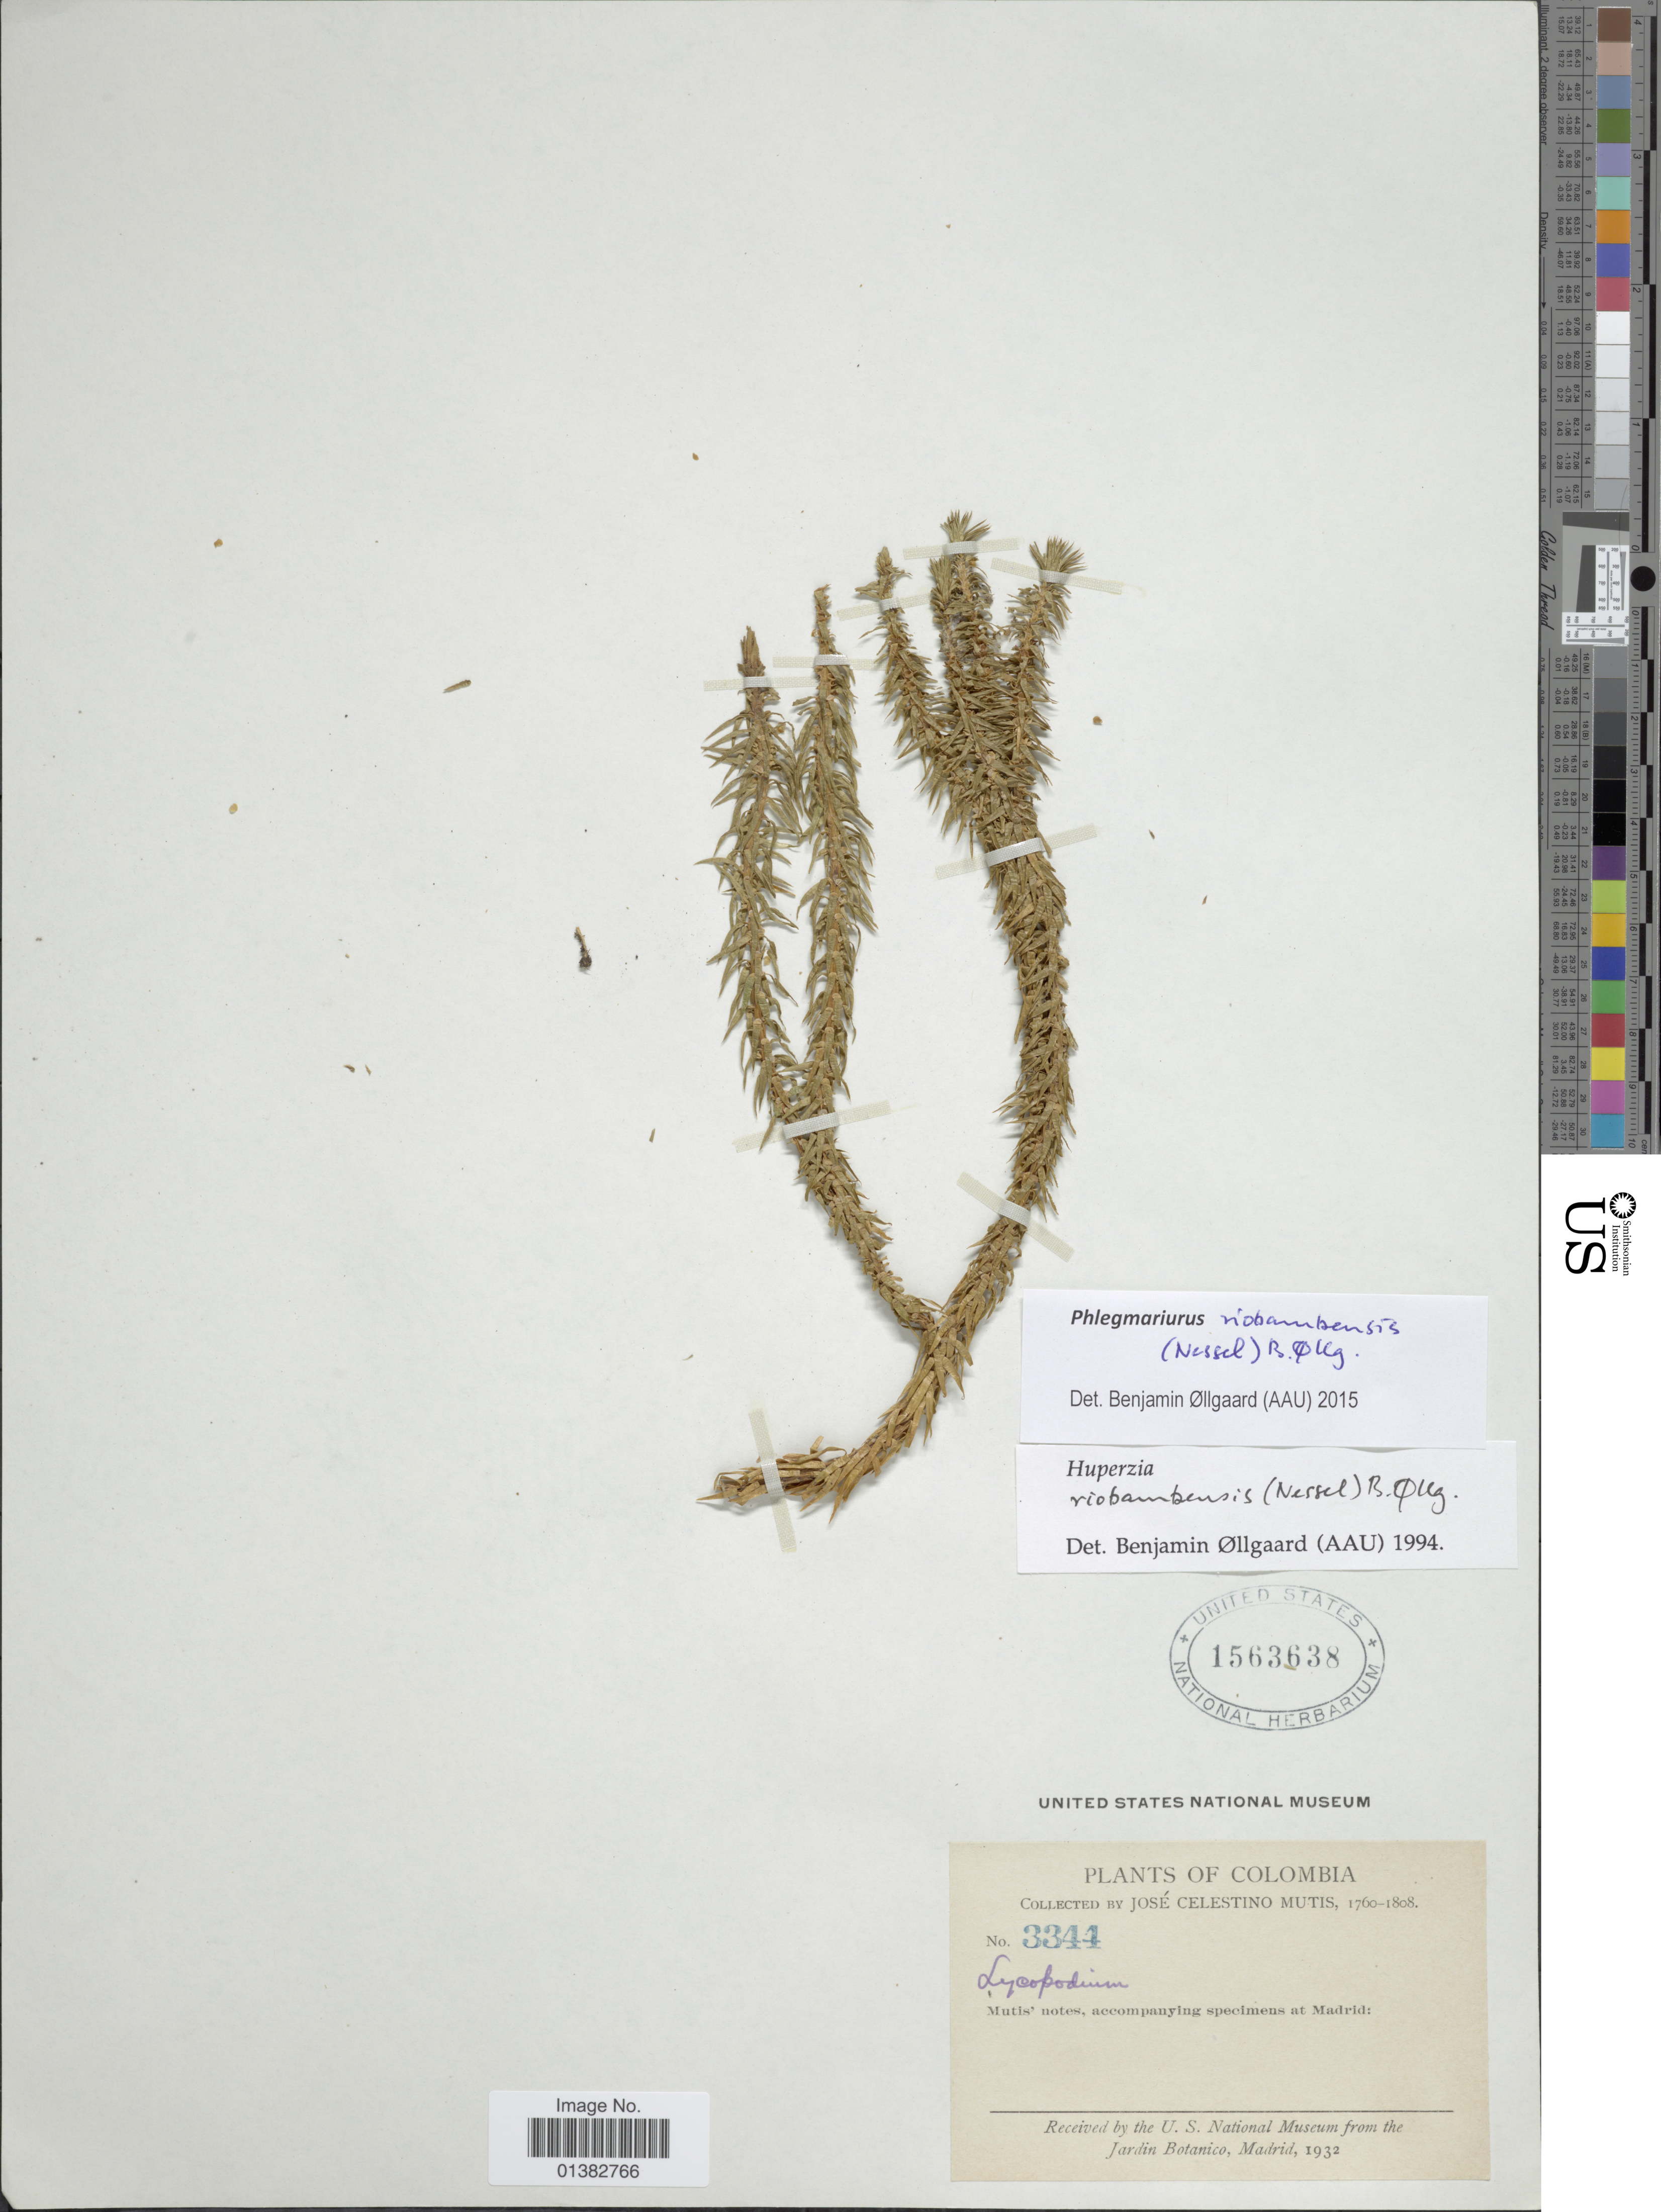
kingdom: Plantae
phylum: Tracheophyta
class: Lycopodiopsida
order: Lycopodiales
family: Lycopodiaceae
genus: Phlegmariurus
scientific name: Phlegmariurus riobambensis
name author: (Nessel) B. Øllg.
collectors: J. C. B. Mutis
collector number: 3344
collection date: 1760/1808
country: Colombia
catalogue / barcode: US 1563638